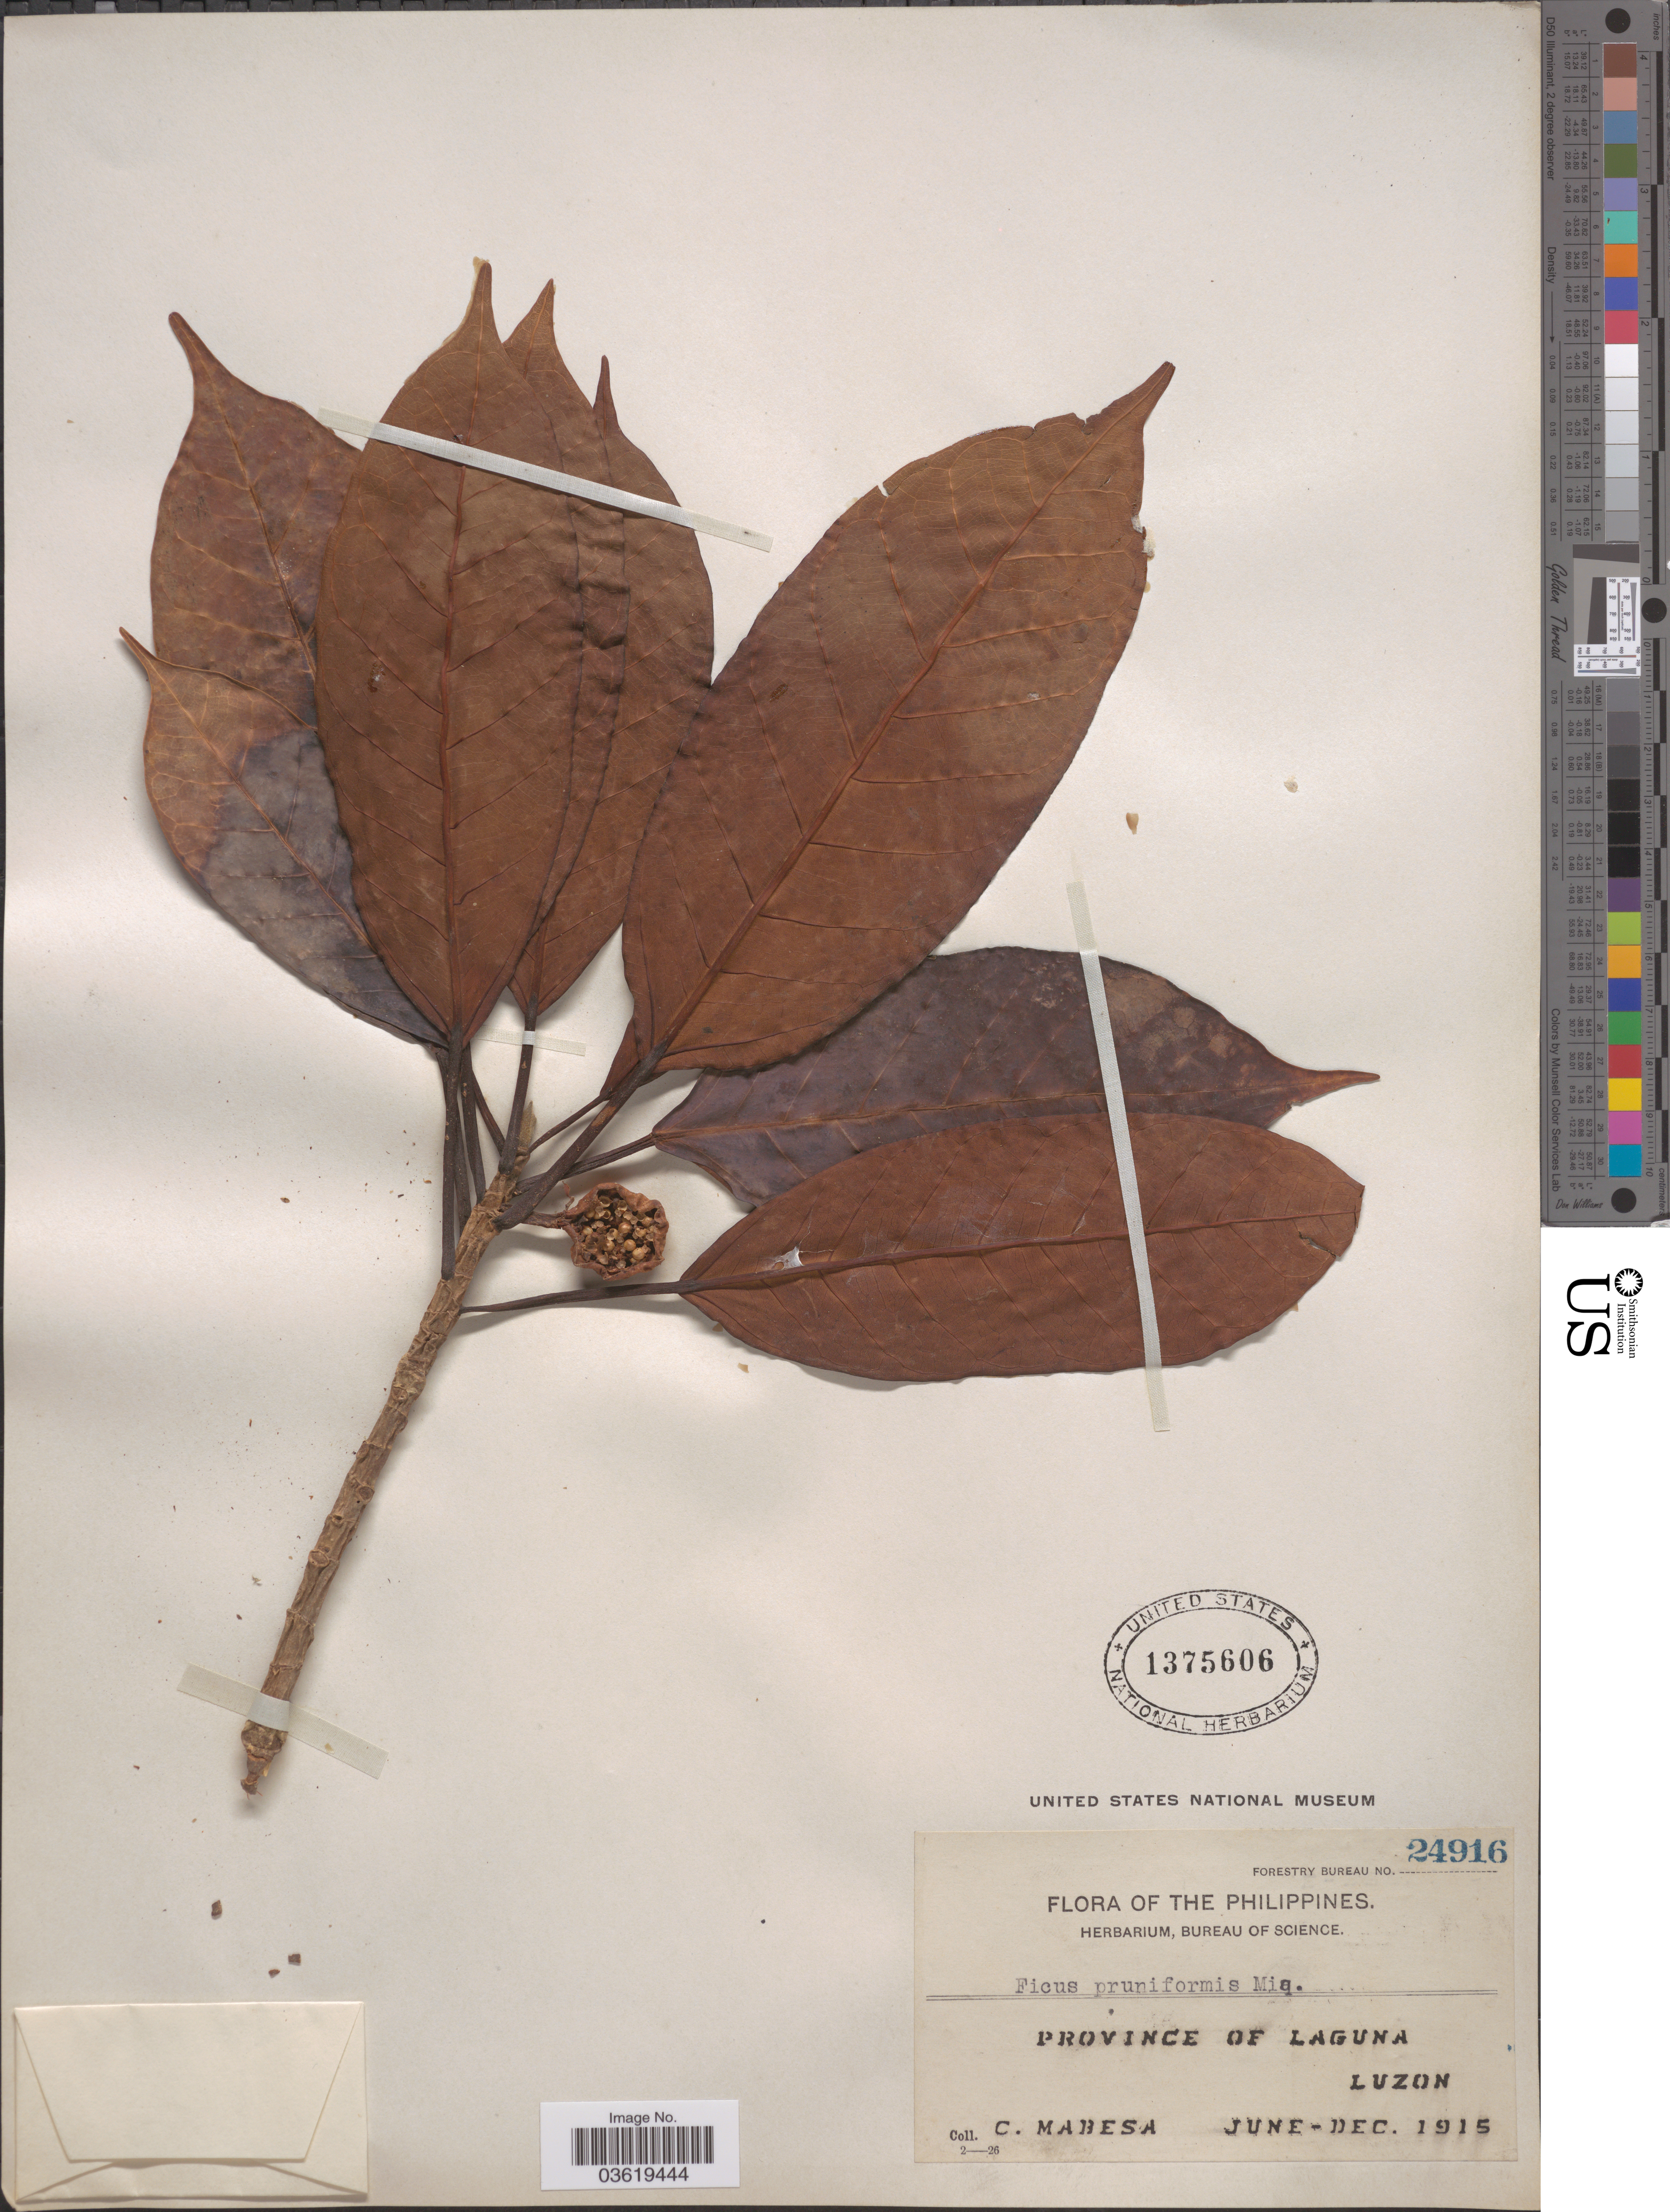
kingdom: Plantae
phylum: Tracheophyta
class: Magnoliopsida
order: Rosales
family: Moraceae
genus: Ficus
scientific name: Ficus pruniformis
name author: Blume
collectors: C. Mabesa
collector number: Forestry Bureau 24916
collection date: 1915-06/1915-12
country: Philippines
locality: Province of Laguna. Luzon.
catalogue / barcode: US 1375606